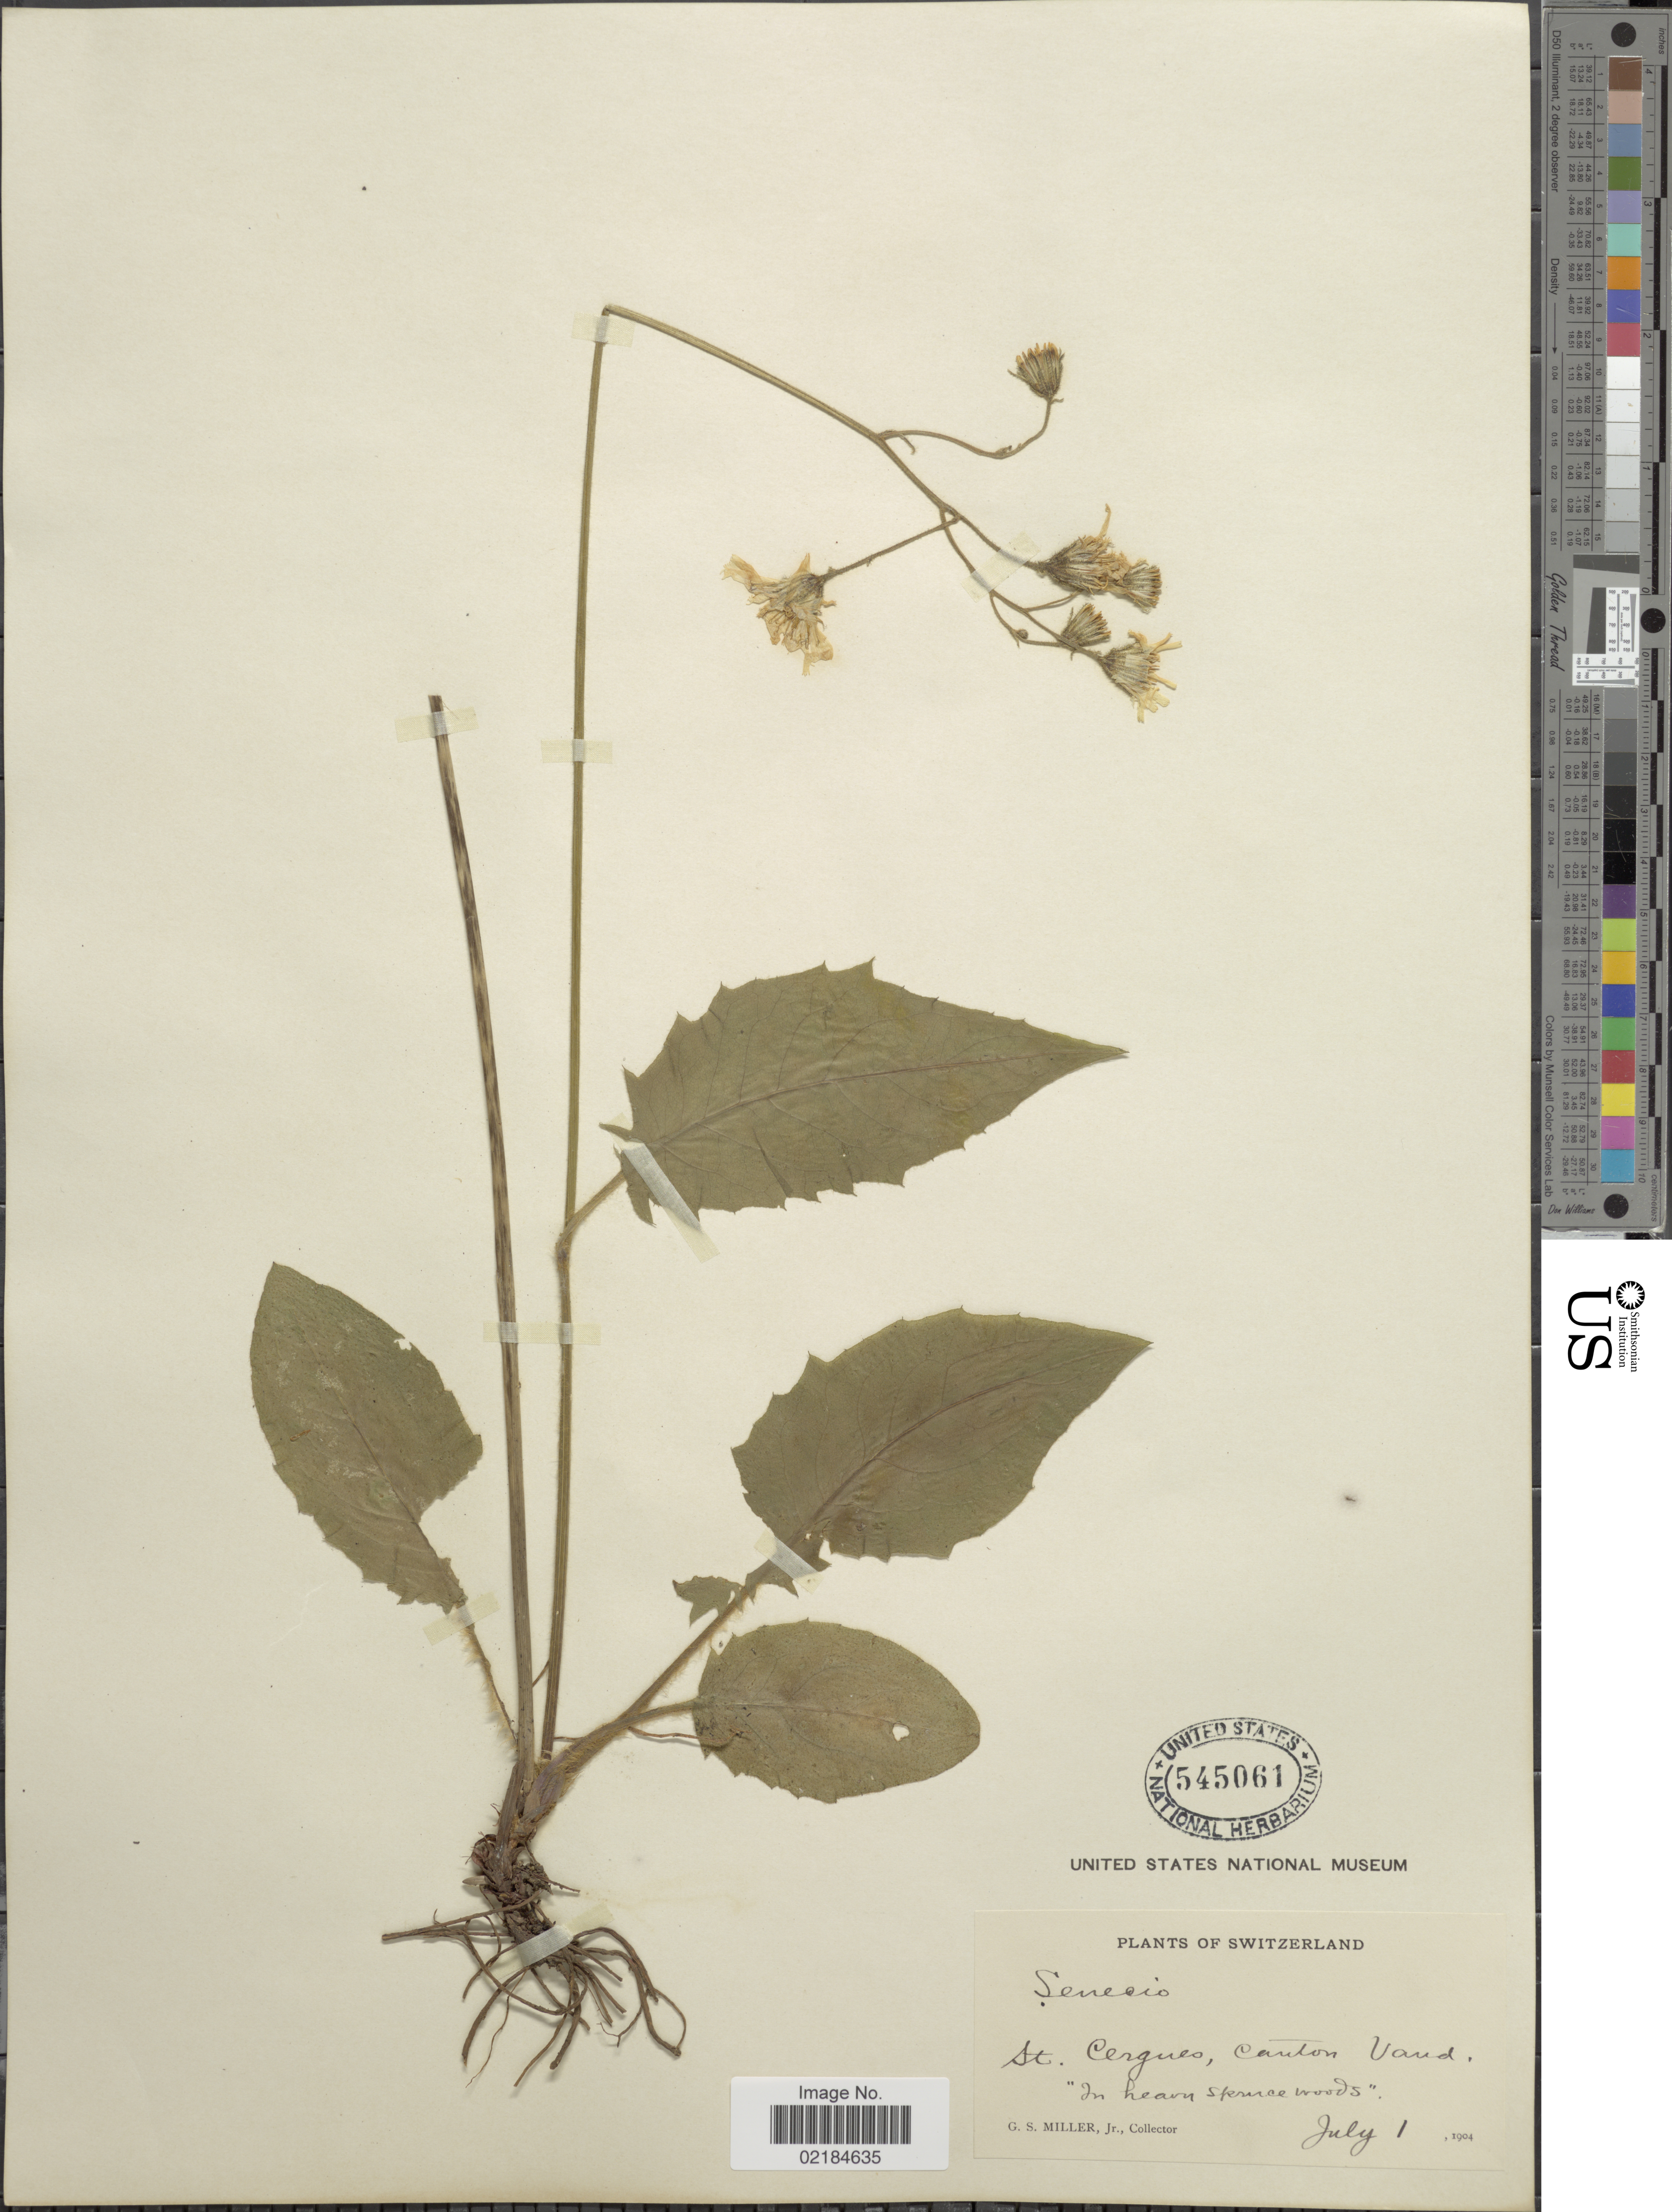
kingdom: Plantae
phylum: Tracheophyta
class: Magnoliopsida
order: Asterales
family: Asteraceae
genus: Hieracium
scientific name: Hieracium repandulare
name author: Druce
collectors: G. S. Miller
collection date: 1904-07-01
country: Switzerland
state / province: Vaud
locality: St. Cergues, Canton Vaud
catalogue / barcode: US 545061